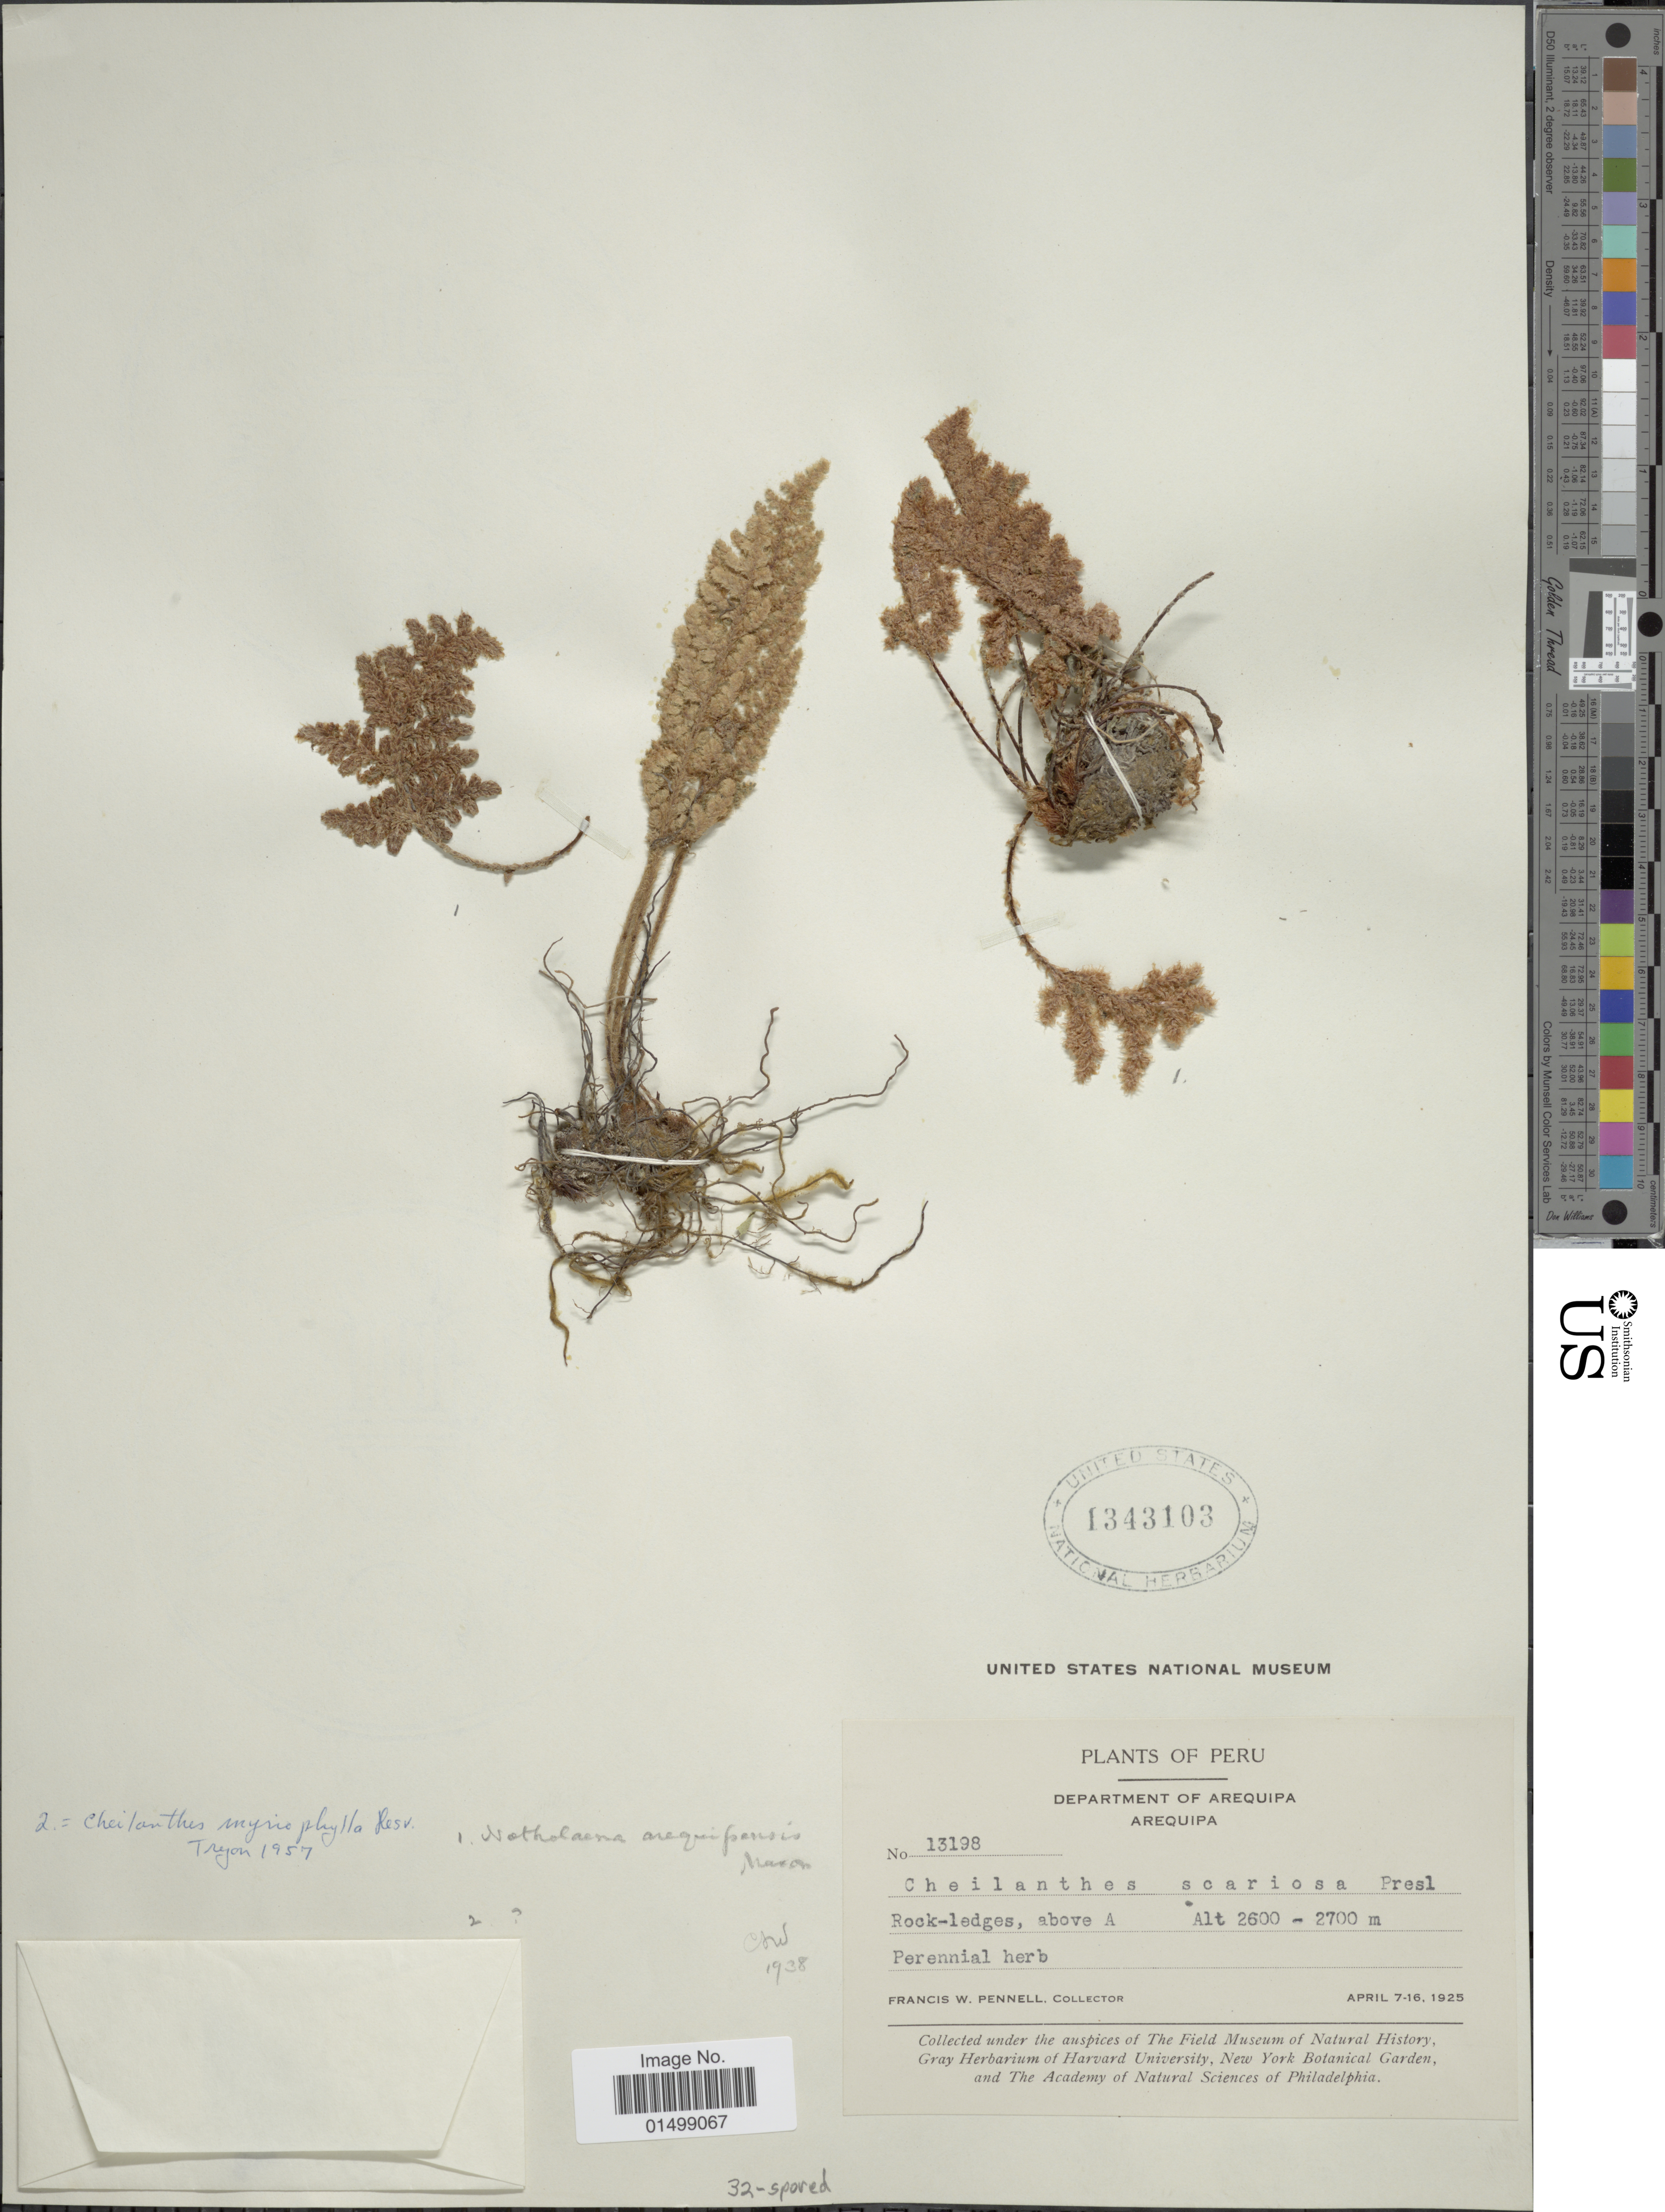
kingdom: Plantae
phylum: Tracheophyta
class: Polypodiopsida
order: Polypodiales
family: Pteridaceae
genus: Cheilanthes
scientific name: Cheilanthes arequipensis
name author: (Maxon) R.M. Tryon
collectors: F. W. Pennell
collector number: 13198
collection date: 1925-04-07/1925-04-16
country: Peru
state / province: Arequipa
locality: Department of Arequipa, Rock-ledges, above A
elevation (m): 2600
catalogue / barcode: US 1343103